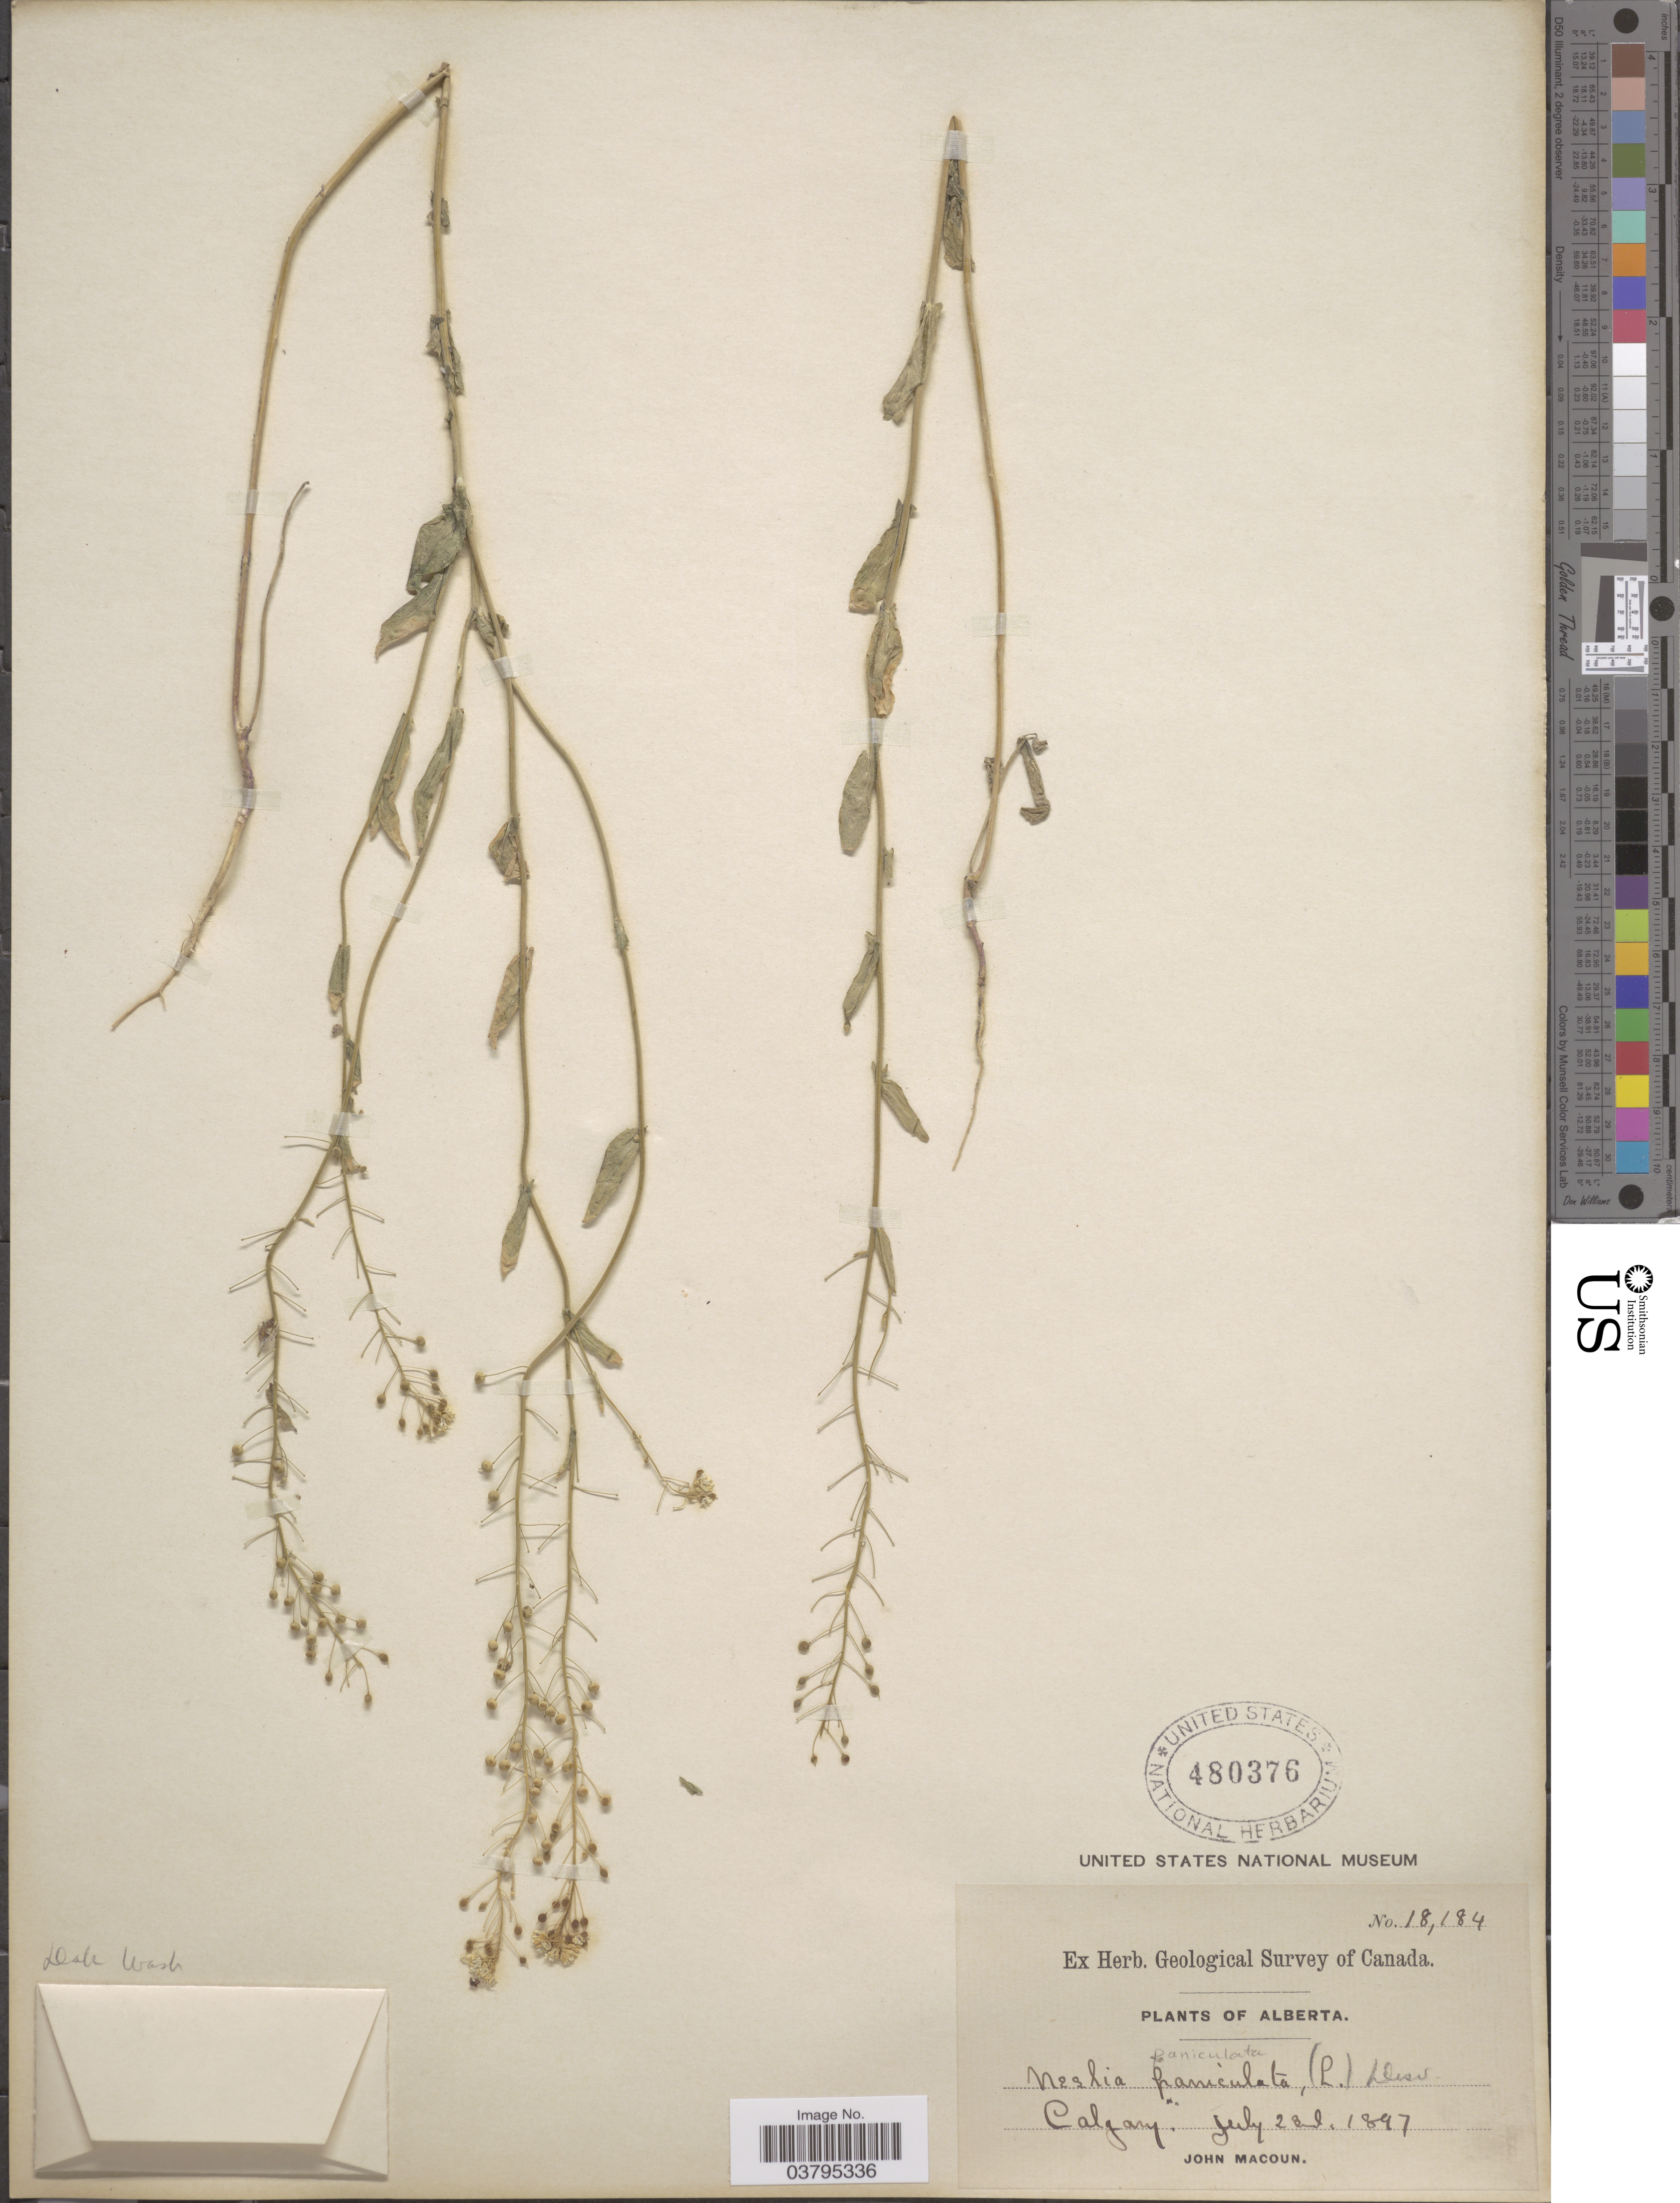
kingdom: Plantae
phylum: Tracheophyta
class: Magnoliopsida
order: Brassicales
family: Brassicaceae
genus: Neslia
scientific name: Neslia paniculata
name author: (L.) Desv.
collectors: J. Macoun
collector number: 18184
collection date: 1897-07-23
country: Canada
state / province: Alberta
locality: Calgary.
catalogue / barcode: US 480376